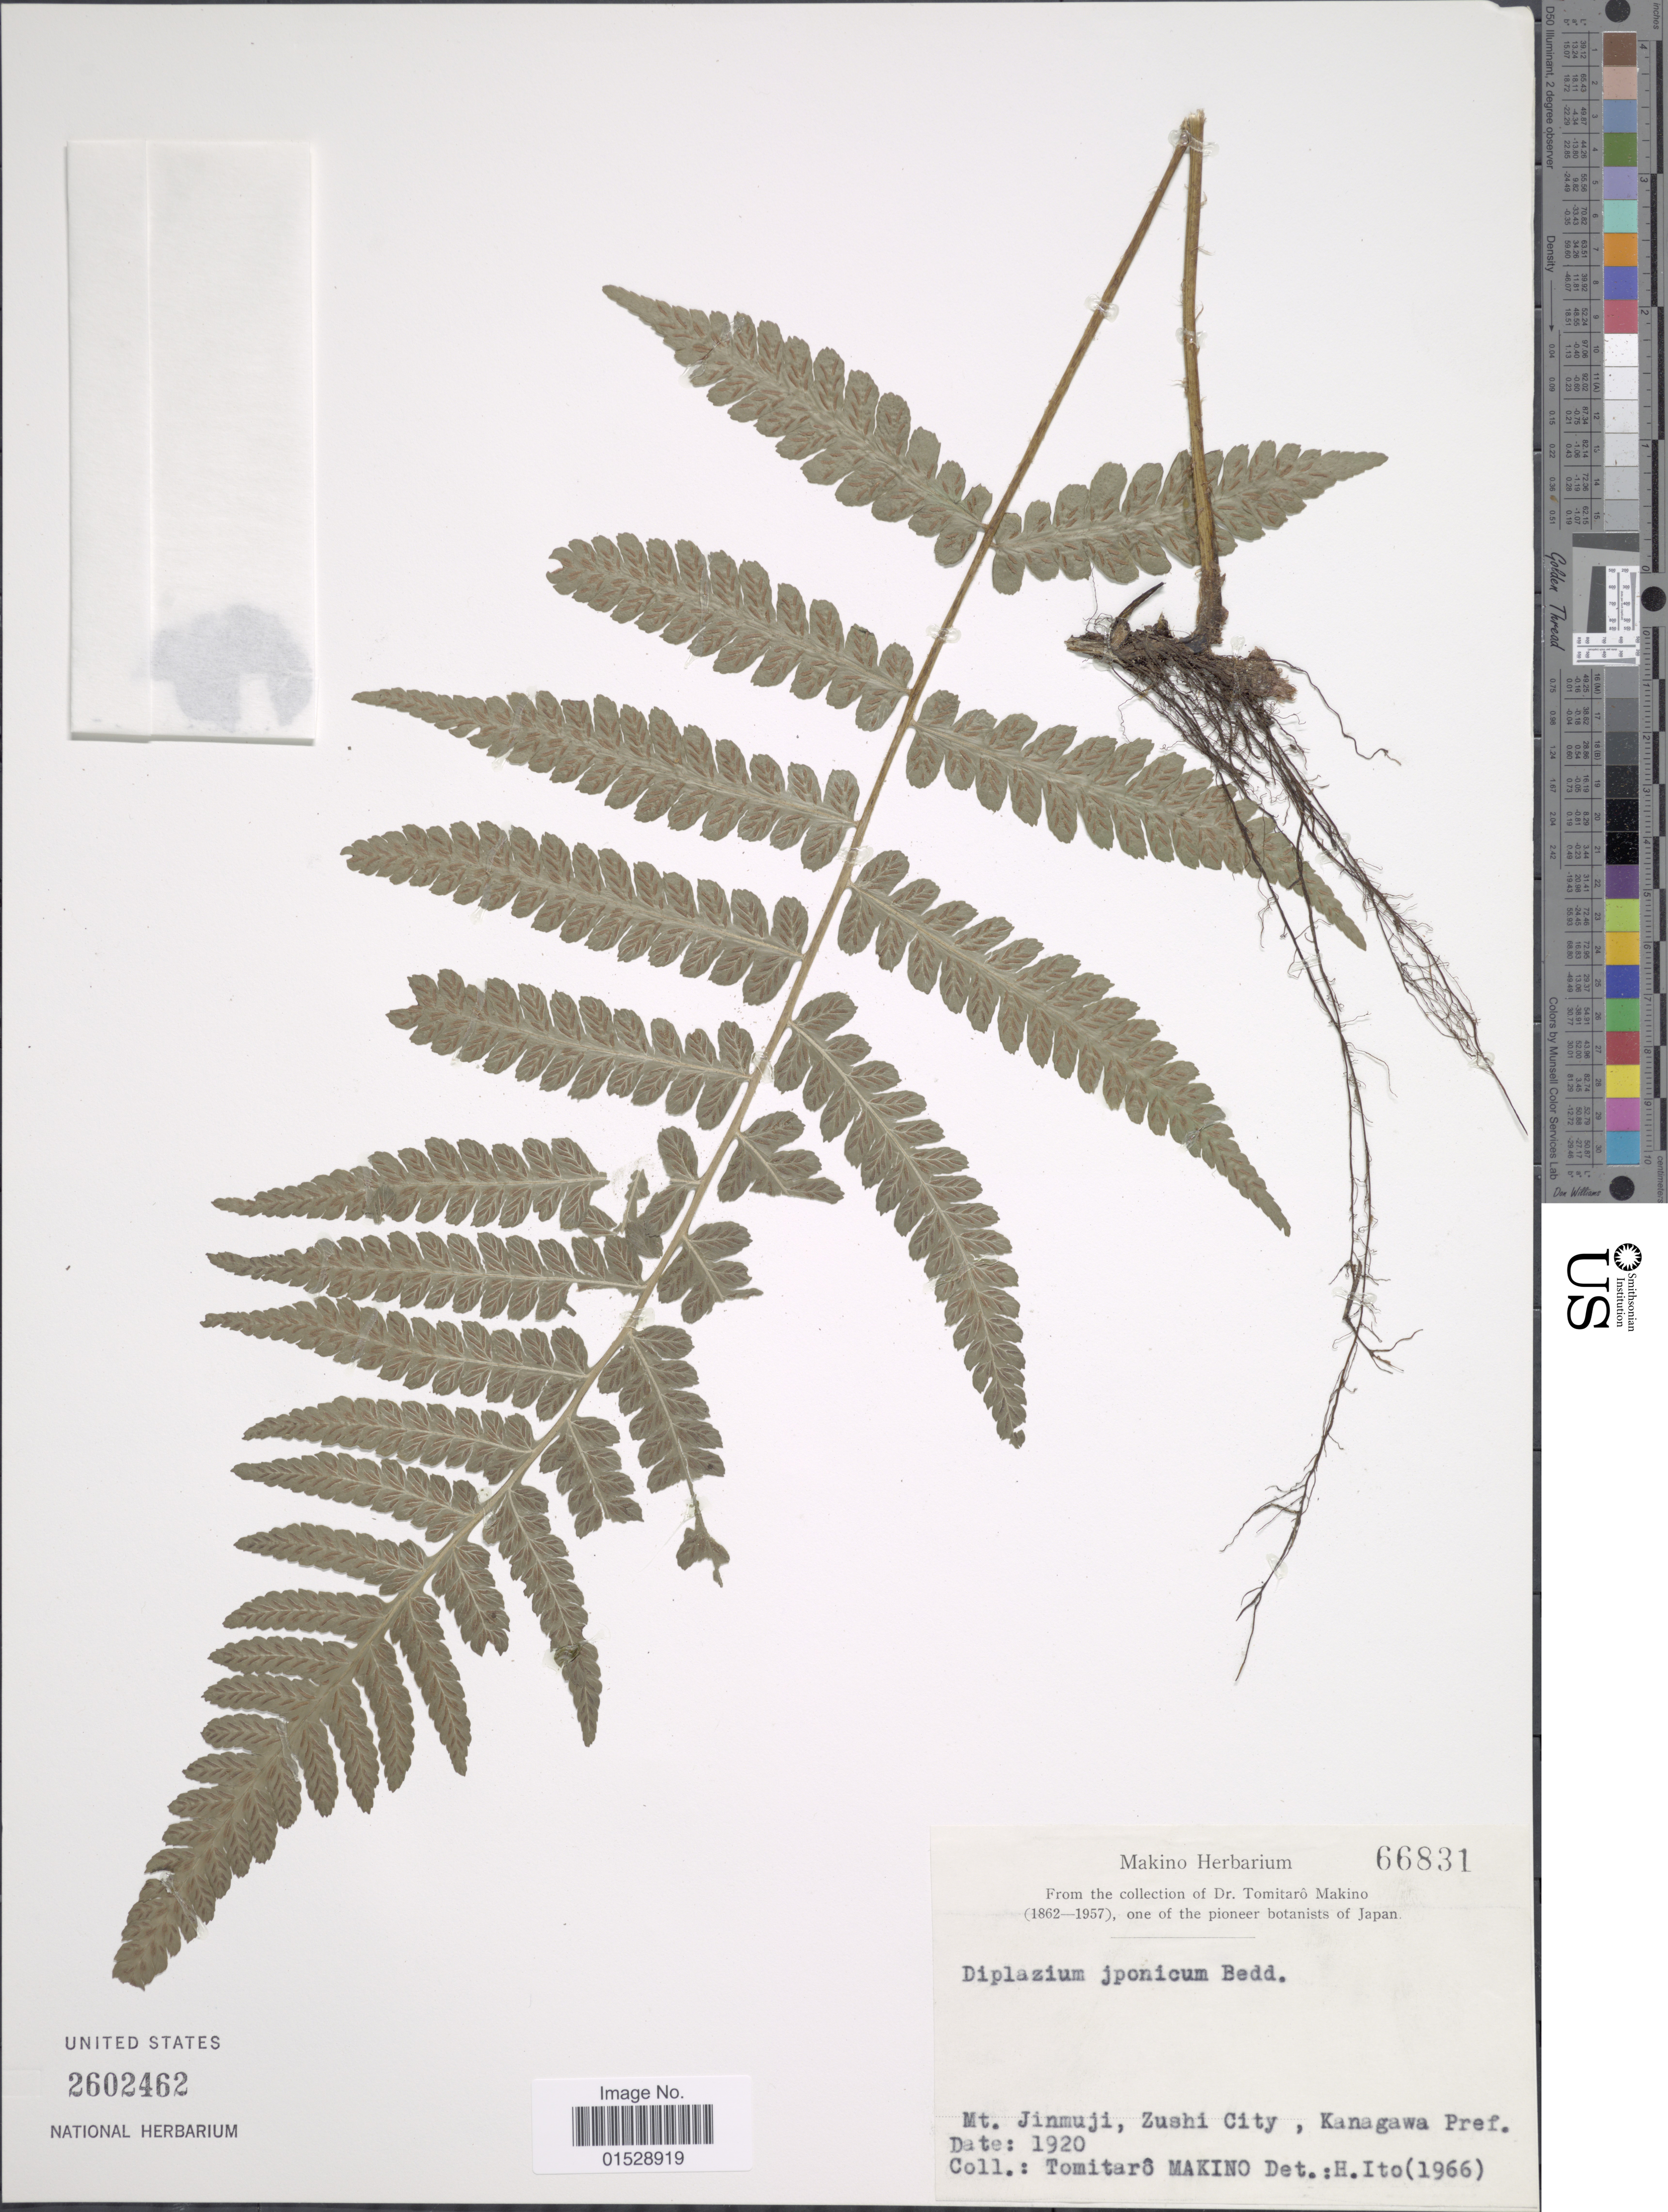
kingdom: Plantae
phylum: Tracheophyta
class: Polypodiopsida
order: Polypodiales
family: Athyriaceae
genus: Deparia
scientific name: Deparia japonica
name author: (Thunb.) M. Kato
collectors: T. Makino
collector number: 66831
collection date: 1920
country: Japan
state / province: Kanagawa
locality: Mt. Jinmuji, Zushi City, Kanagawa Pref.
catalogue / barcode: US 2602462